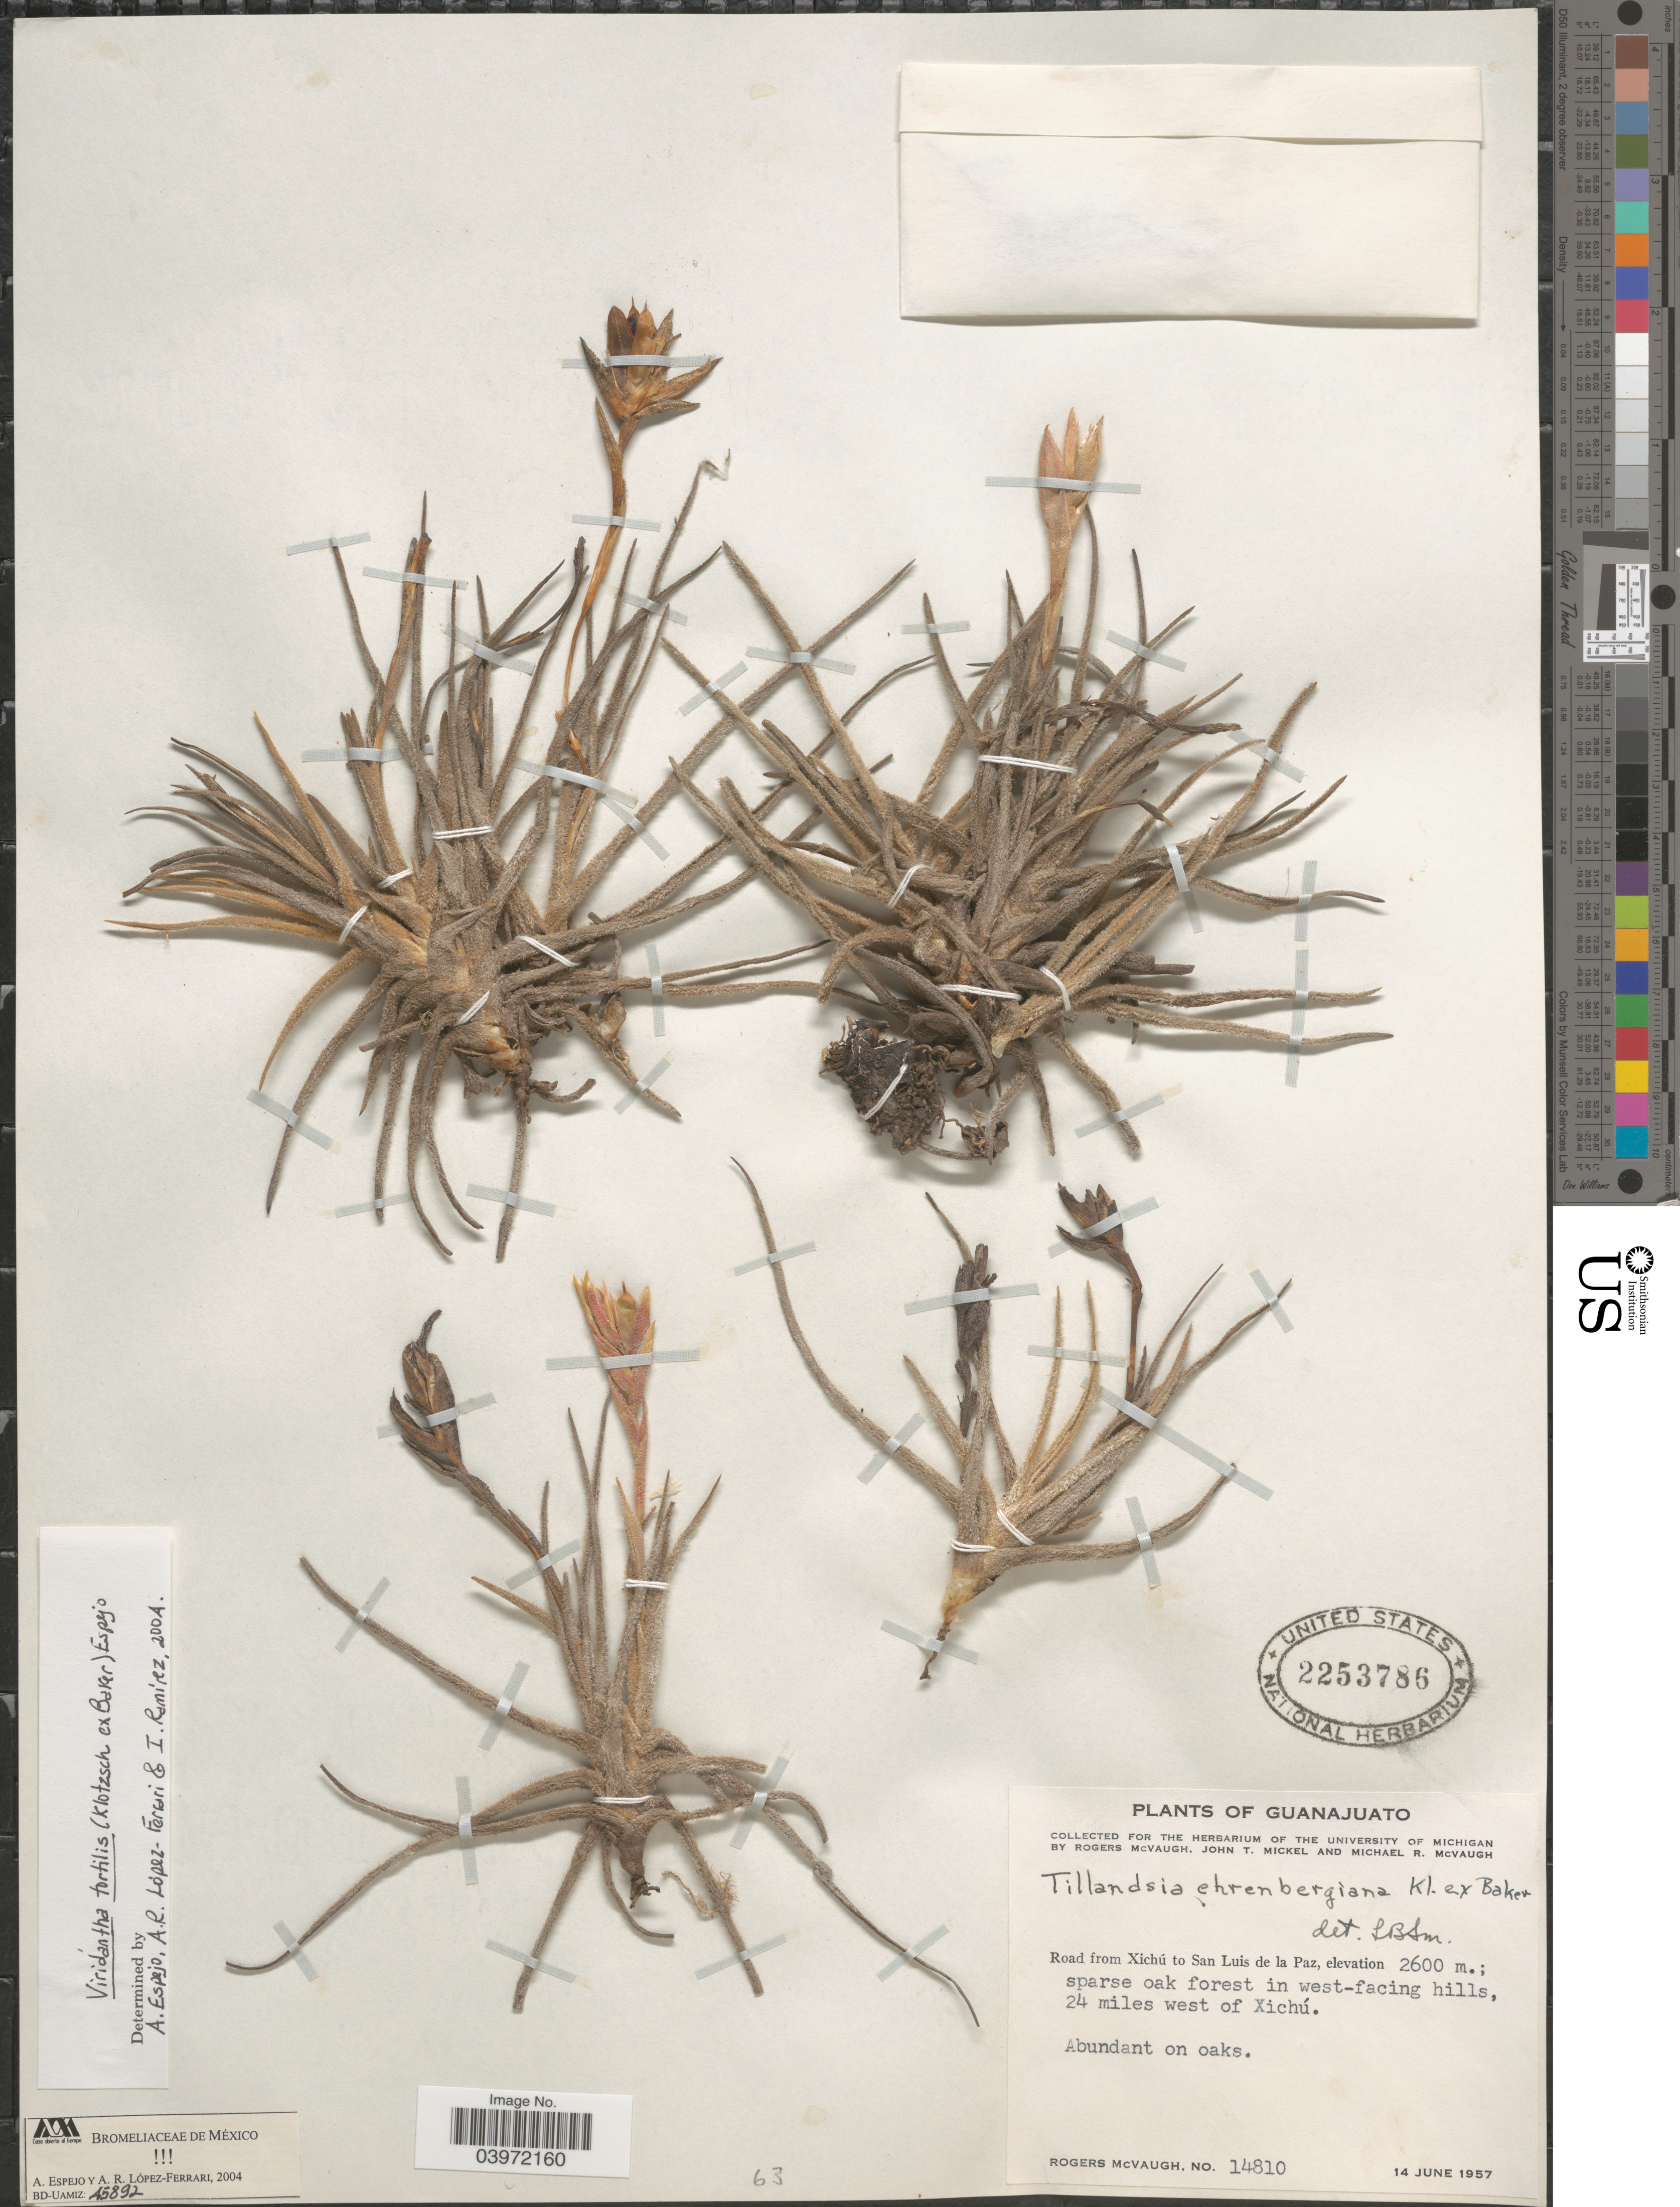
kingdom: Plantae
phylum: Tracheophyta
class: Liliopsida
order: Poales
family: Bromeliaceae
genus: Tillandsia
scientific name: Tillandsia tortilis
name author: Klotzsch ex Baker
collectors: R. McVaugh, J. T. Mickel & M. R. McVaugh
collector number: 14810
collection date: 1957-06-14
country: Mexico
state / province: Guanajuato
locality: Road from Xichú to San Luis de la Paz; sparse oak forest in west-facing hills, 24 miles west of Xichú.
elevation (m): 2600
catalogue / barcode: US 2253786